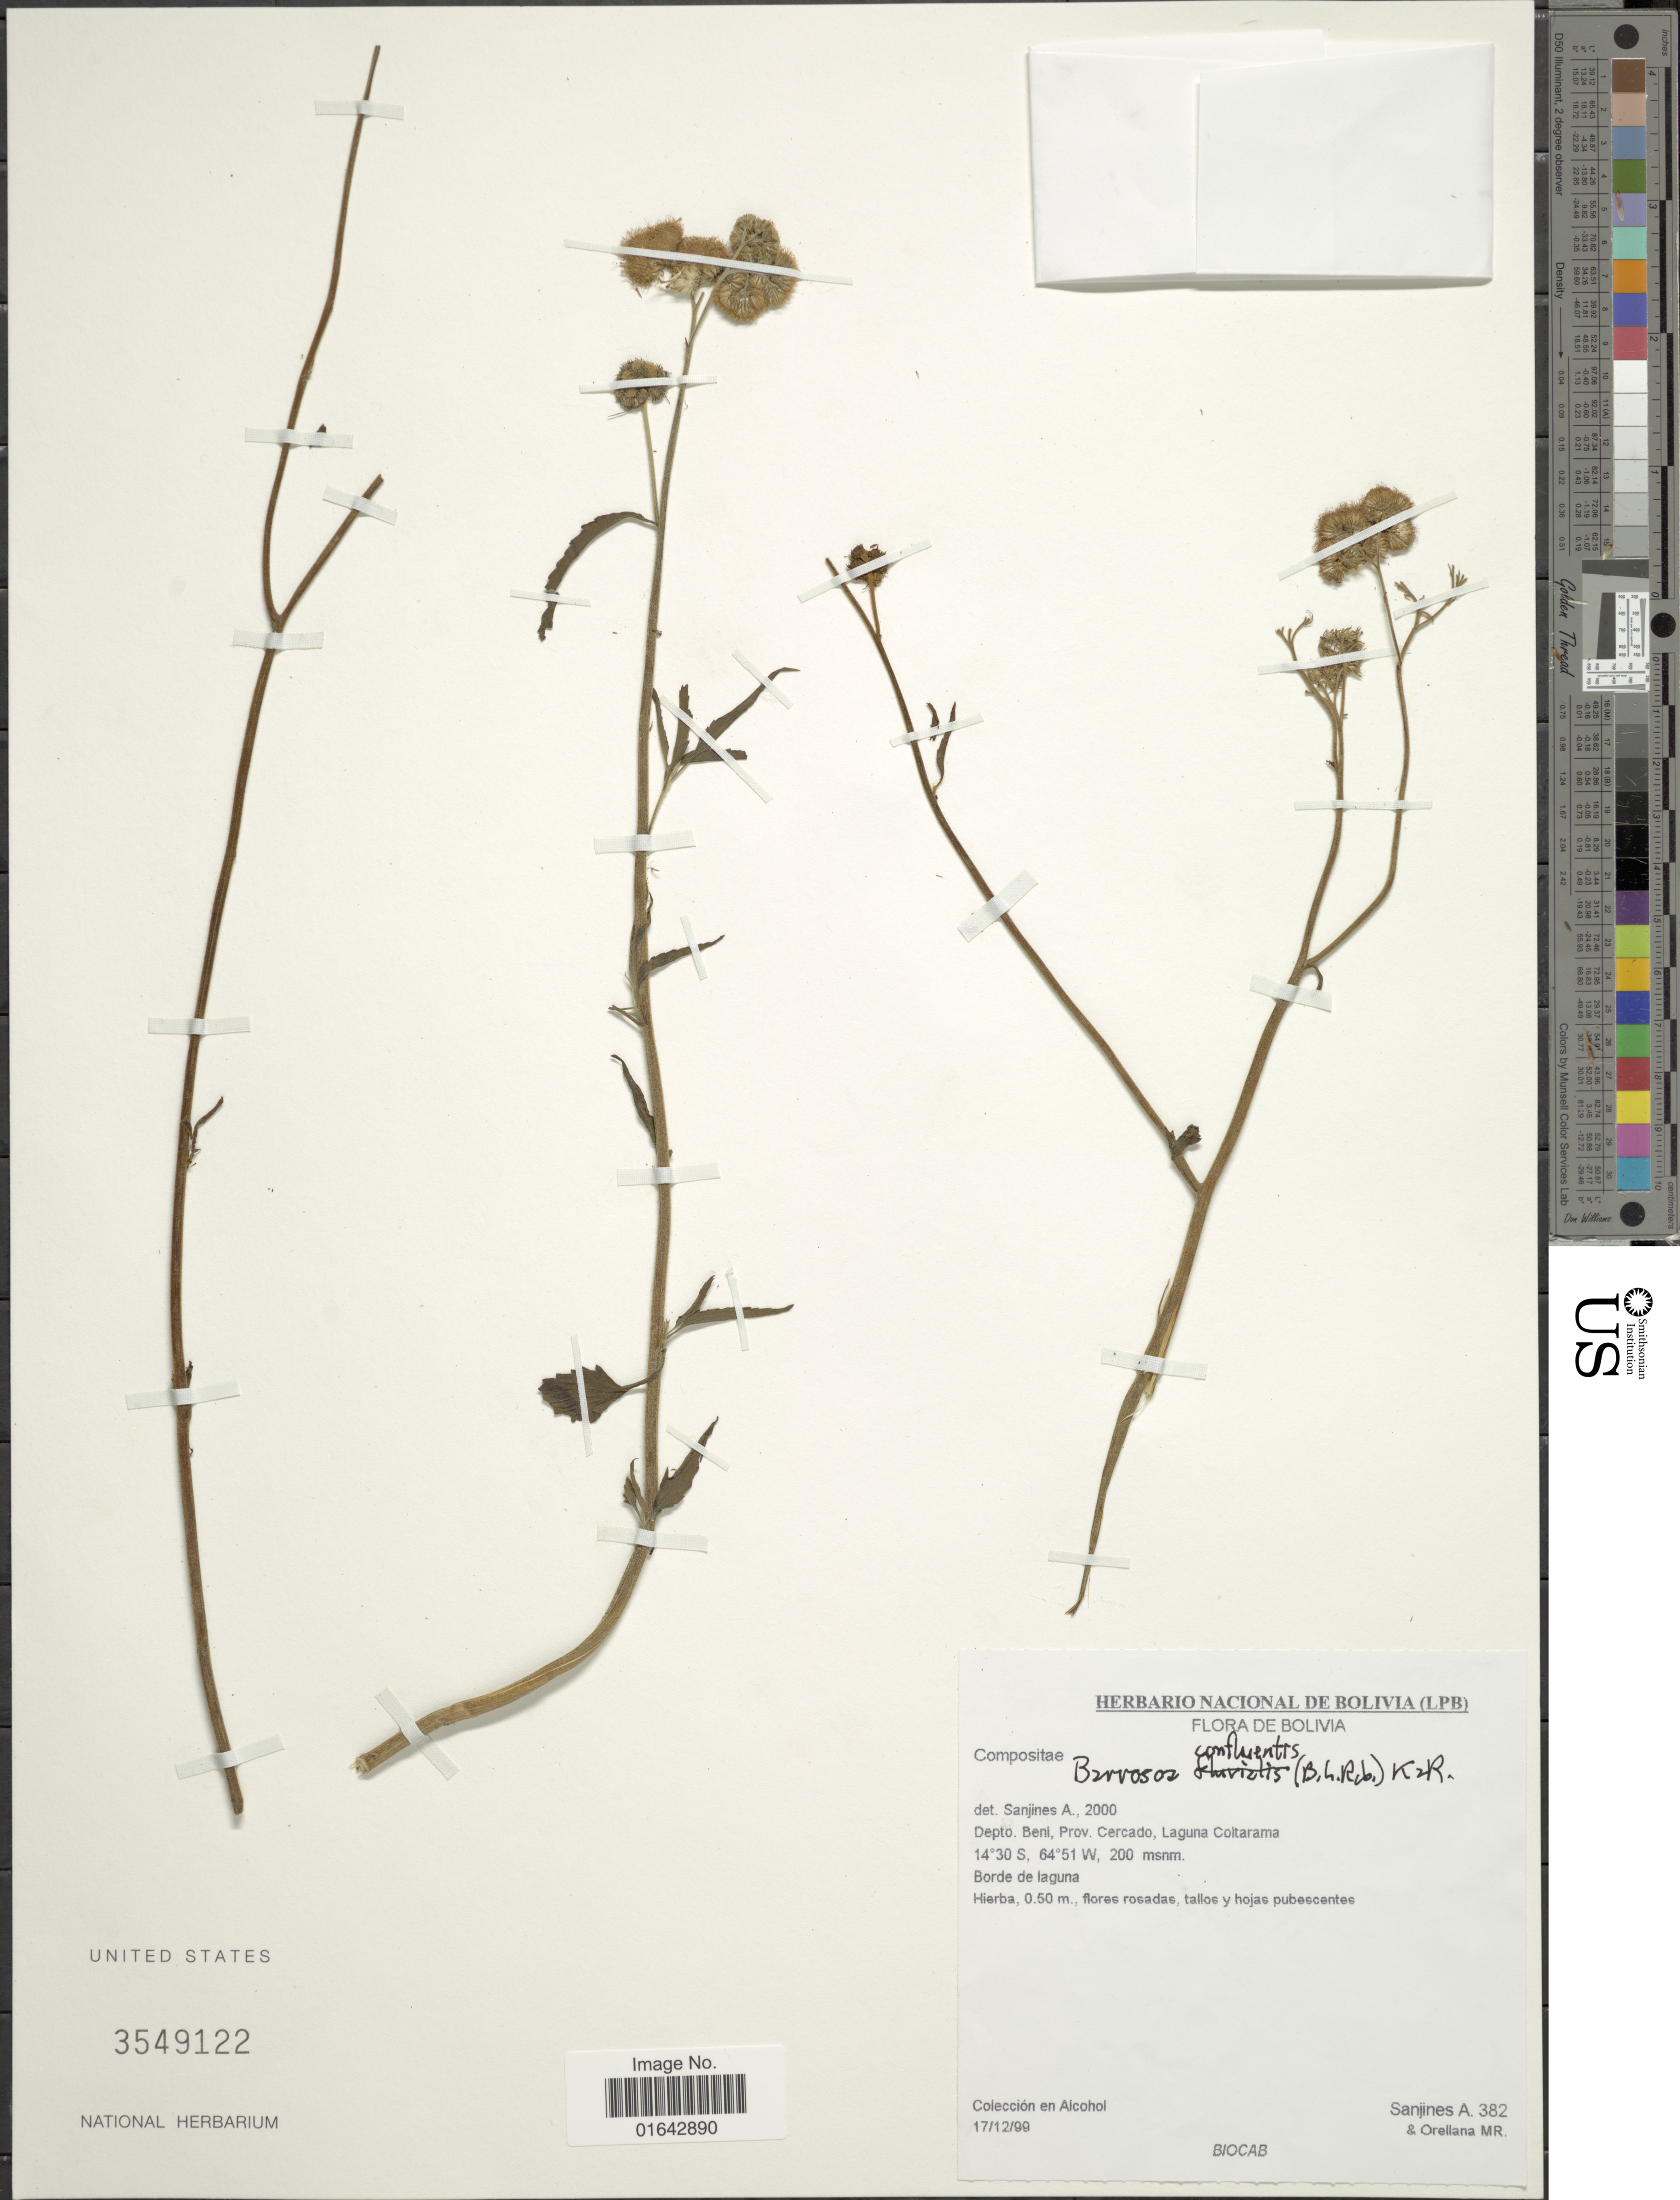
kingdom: Plantae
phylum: Tracheophyta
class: Magnoliopsida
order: Asterales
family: Asteraceae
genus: Barrosoa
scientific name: Barrosoa confluentis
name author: (B.L. Rob.) R.M. King & H. Rob.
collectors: A. Sanijnes & M. Orellana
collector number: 382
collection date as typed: Transcribed d/m/y: 17/12/99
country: Bolivia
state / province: Beni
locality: Depto. Beni, Prov. Cercado, Laguna Coltarama.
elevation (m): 200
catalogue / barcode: US 3549122